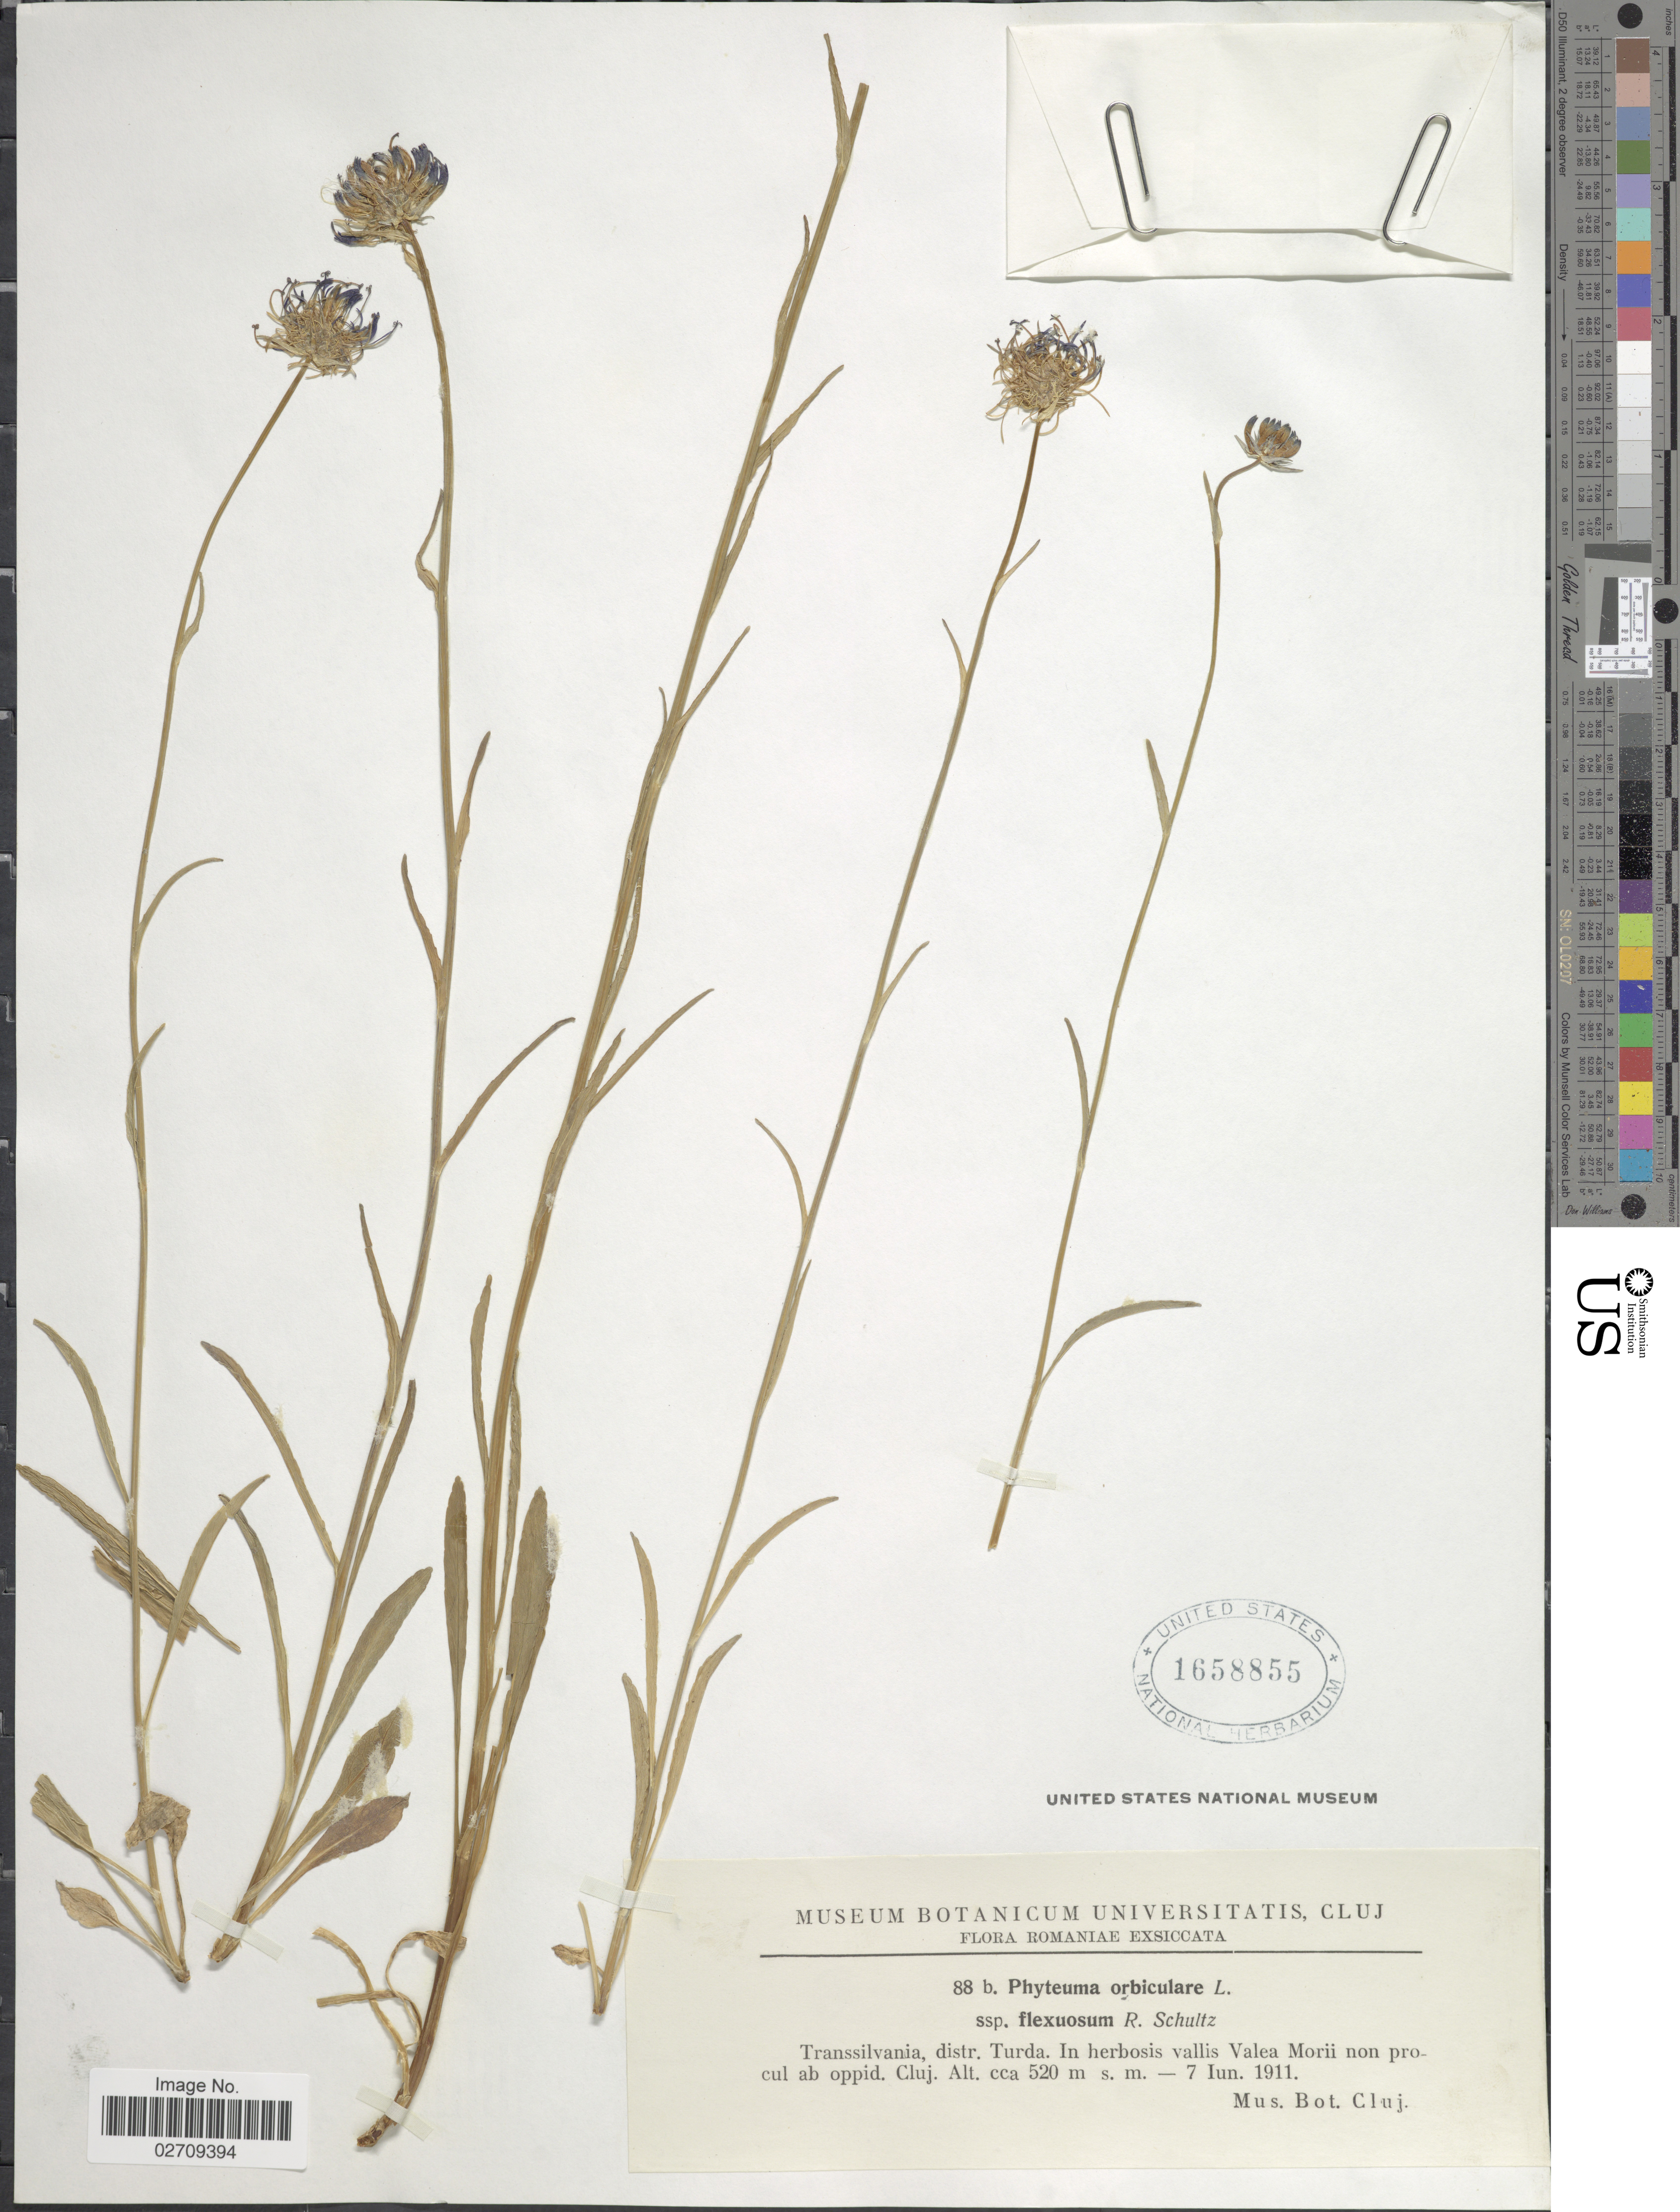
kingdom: Plantae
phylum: Tracheophyta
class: Magnoliopsida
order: Asterales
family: Campanulaceae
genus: Phyteuma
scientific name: Phyteuma orbiculare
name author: L.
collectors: Mus. Bot. Cluj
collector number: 88b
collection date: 1911-06-07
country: Romania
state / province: Cluj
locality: Transsilvania, distr. Turda. In herbosis vallis Valea Morri non procul ab oppid. Cluj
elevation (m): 520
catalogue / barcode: US 1658855